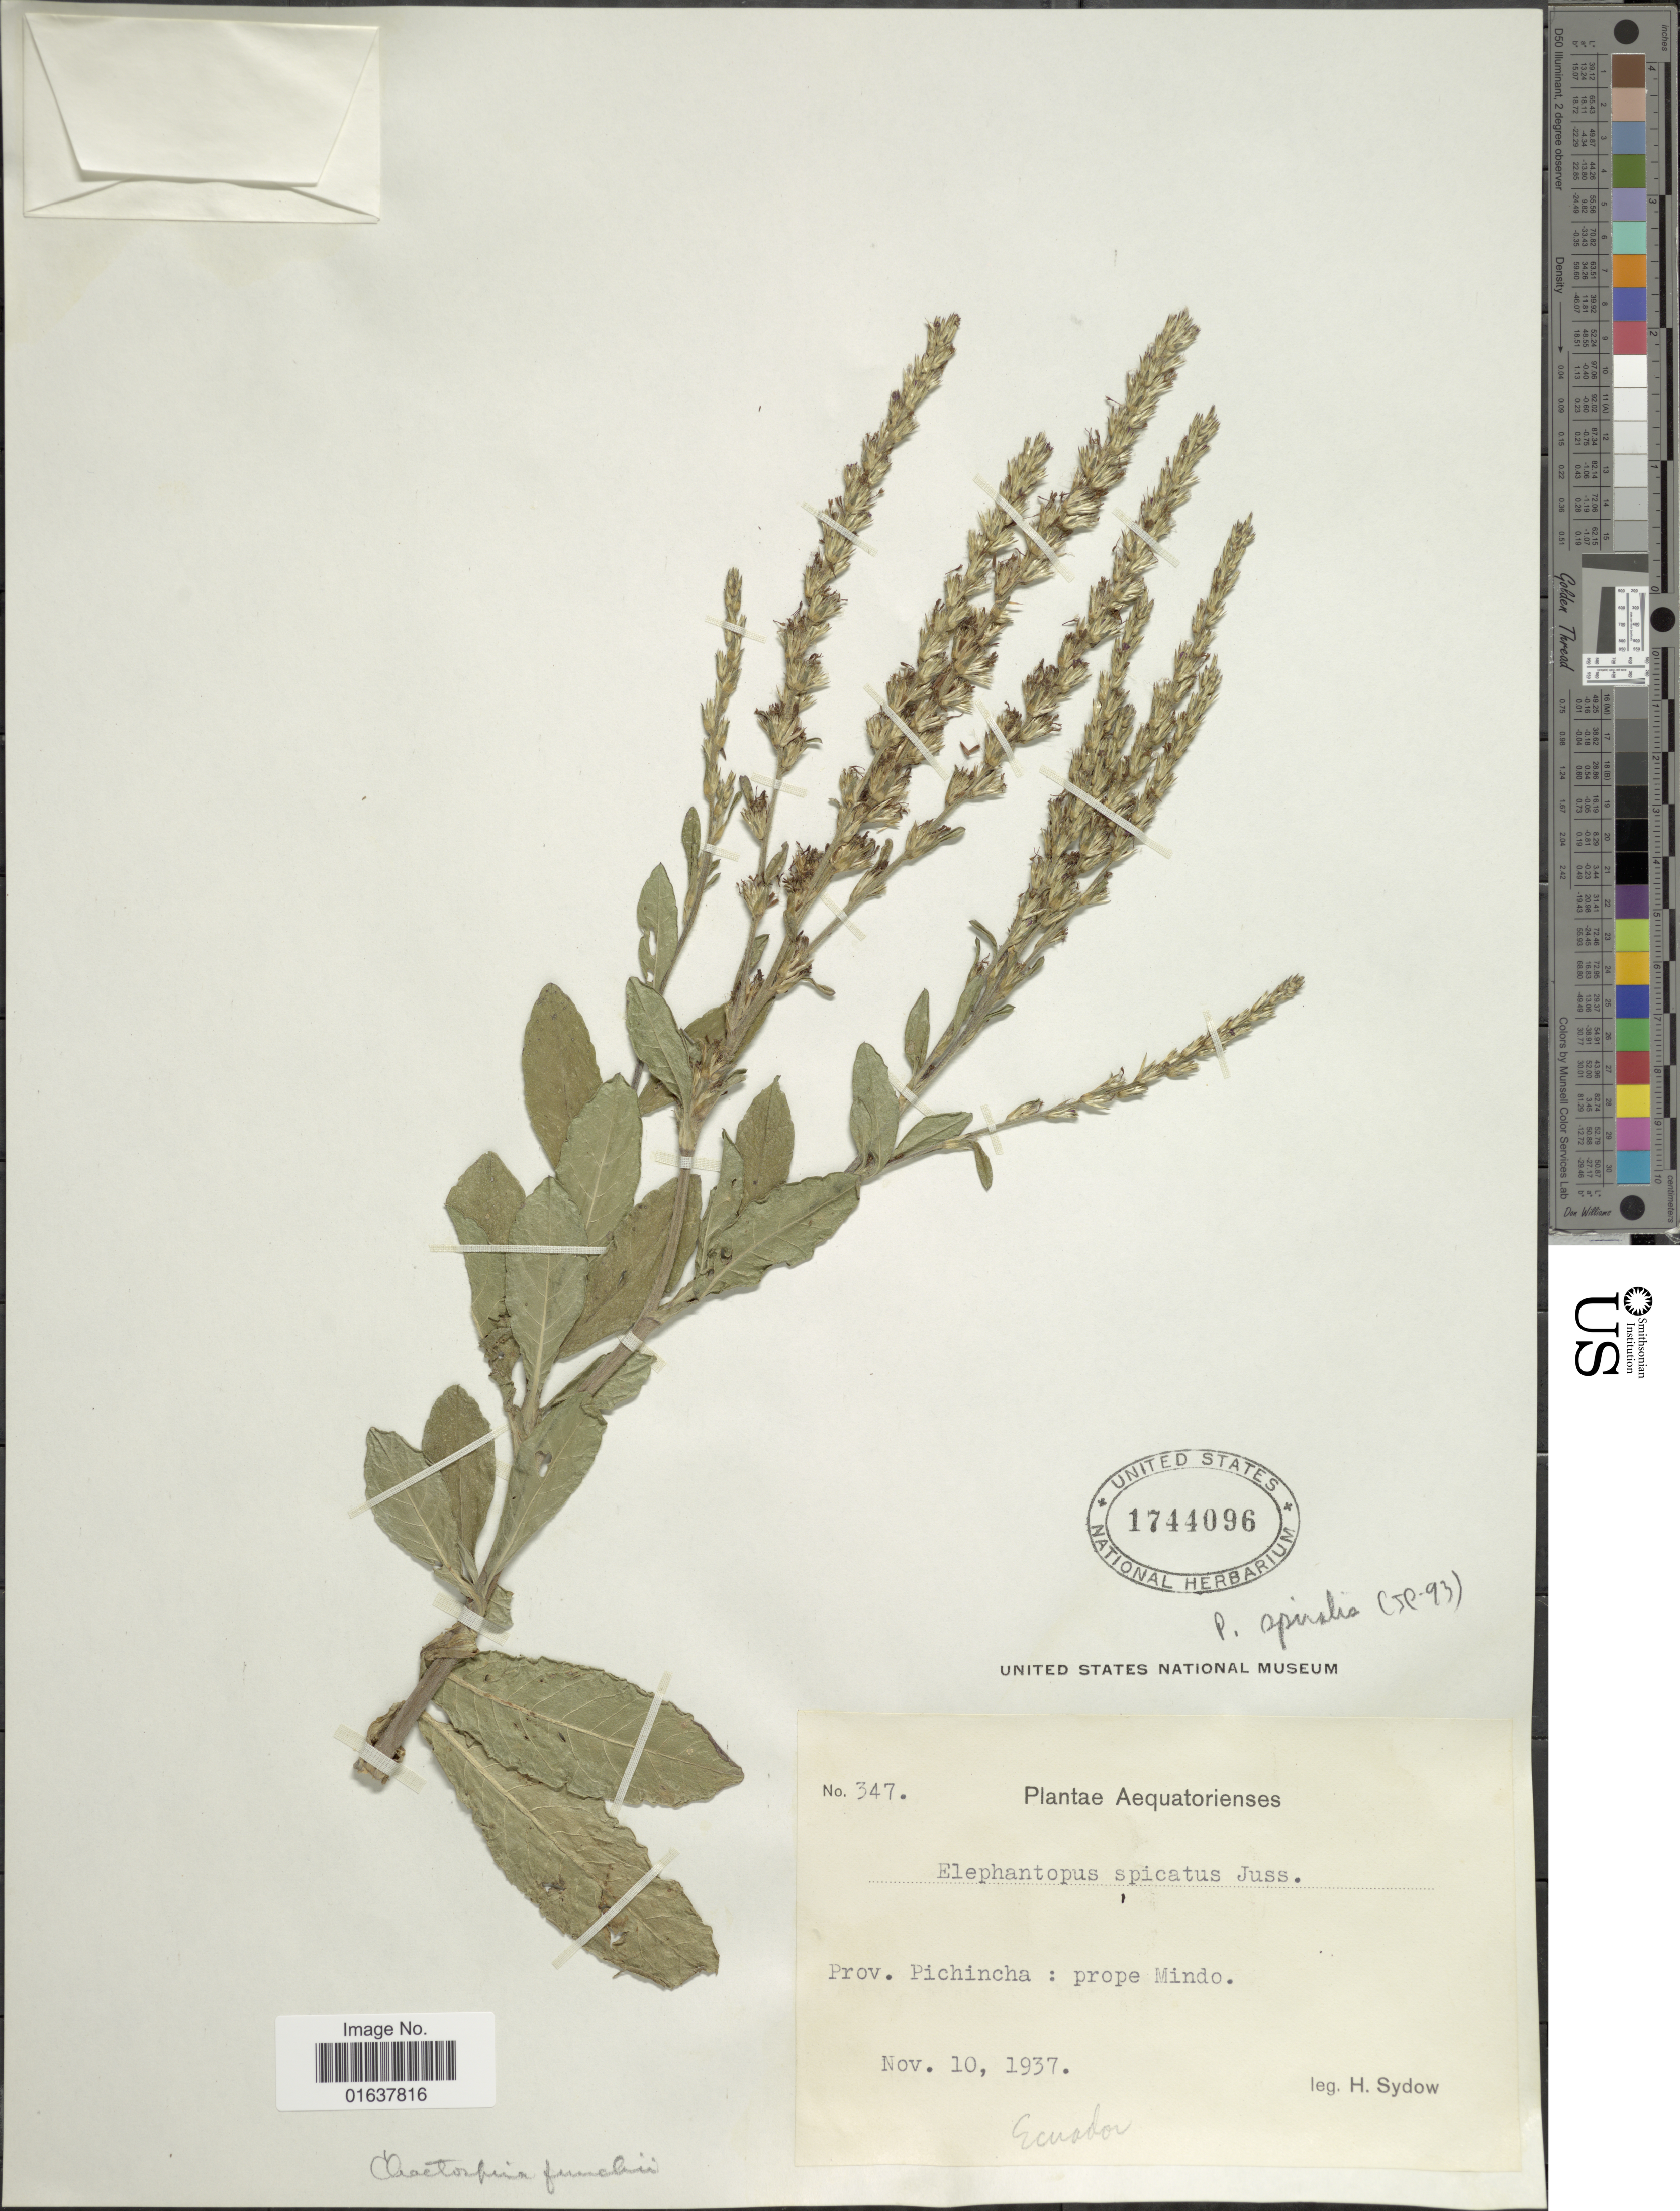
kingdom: Plantae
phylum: Tracheophyta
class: Magnoliopsida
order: Asterales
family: Asteraceae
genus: Pseudelephantopus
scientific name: Pseudelephantopus spiralis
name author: (Less.) Cronquist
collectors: H. Sydow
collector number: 347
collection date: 1937-11-10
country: Ecuador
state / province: Pichincha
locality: Prope Mindo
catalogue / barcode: US 1744096